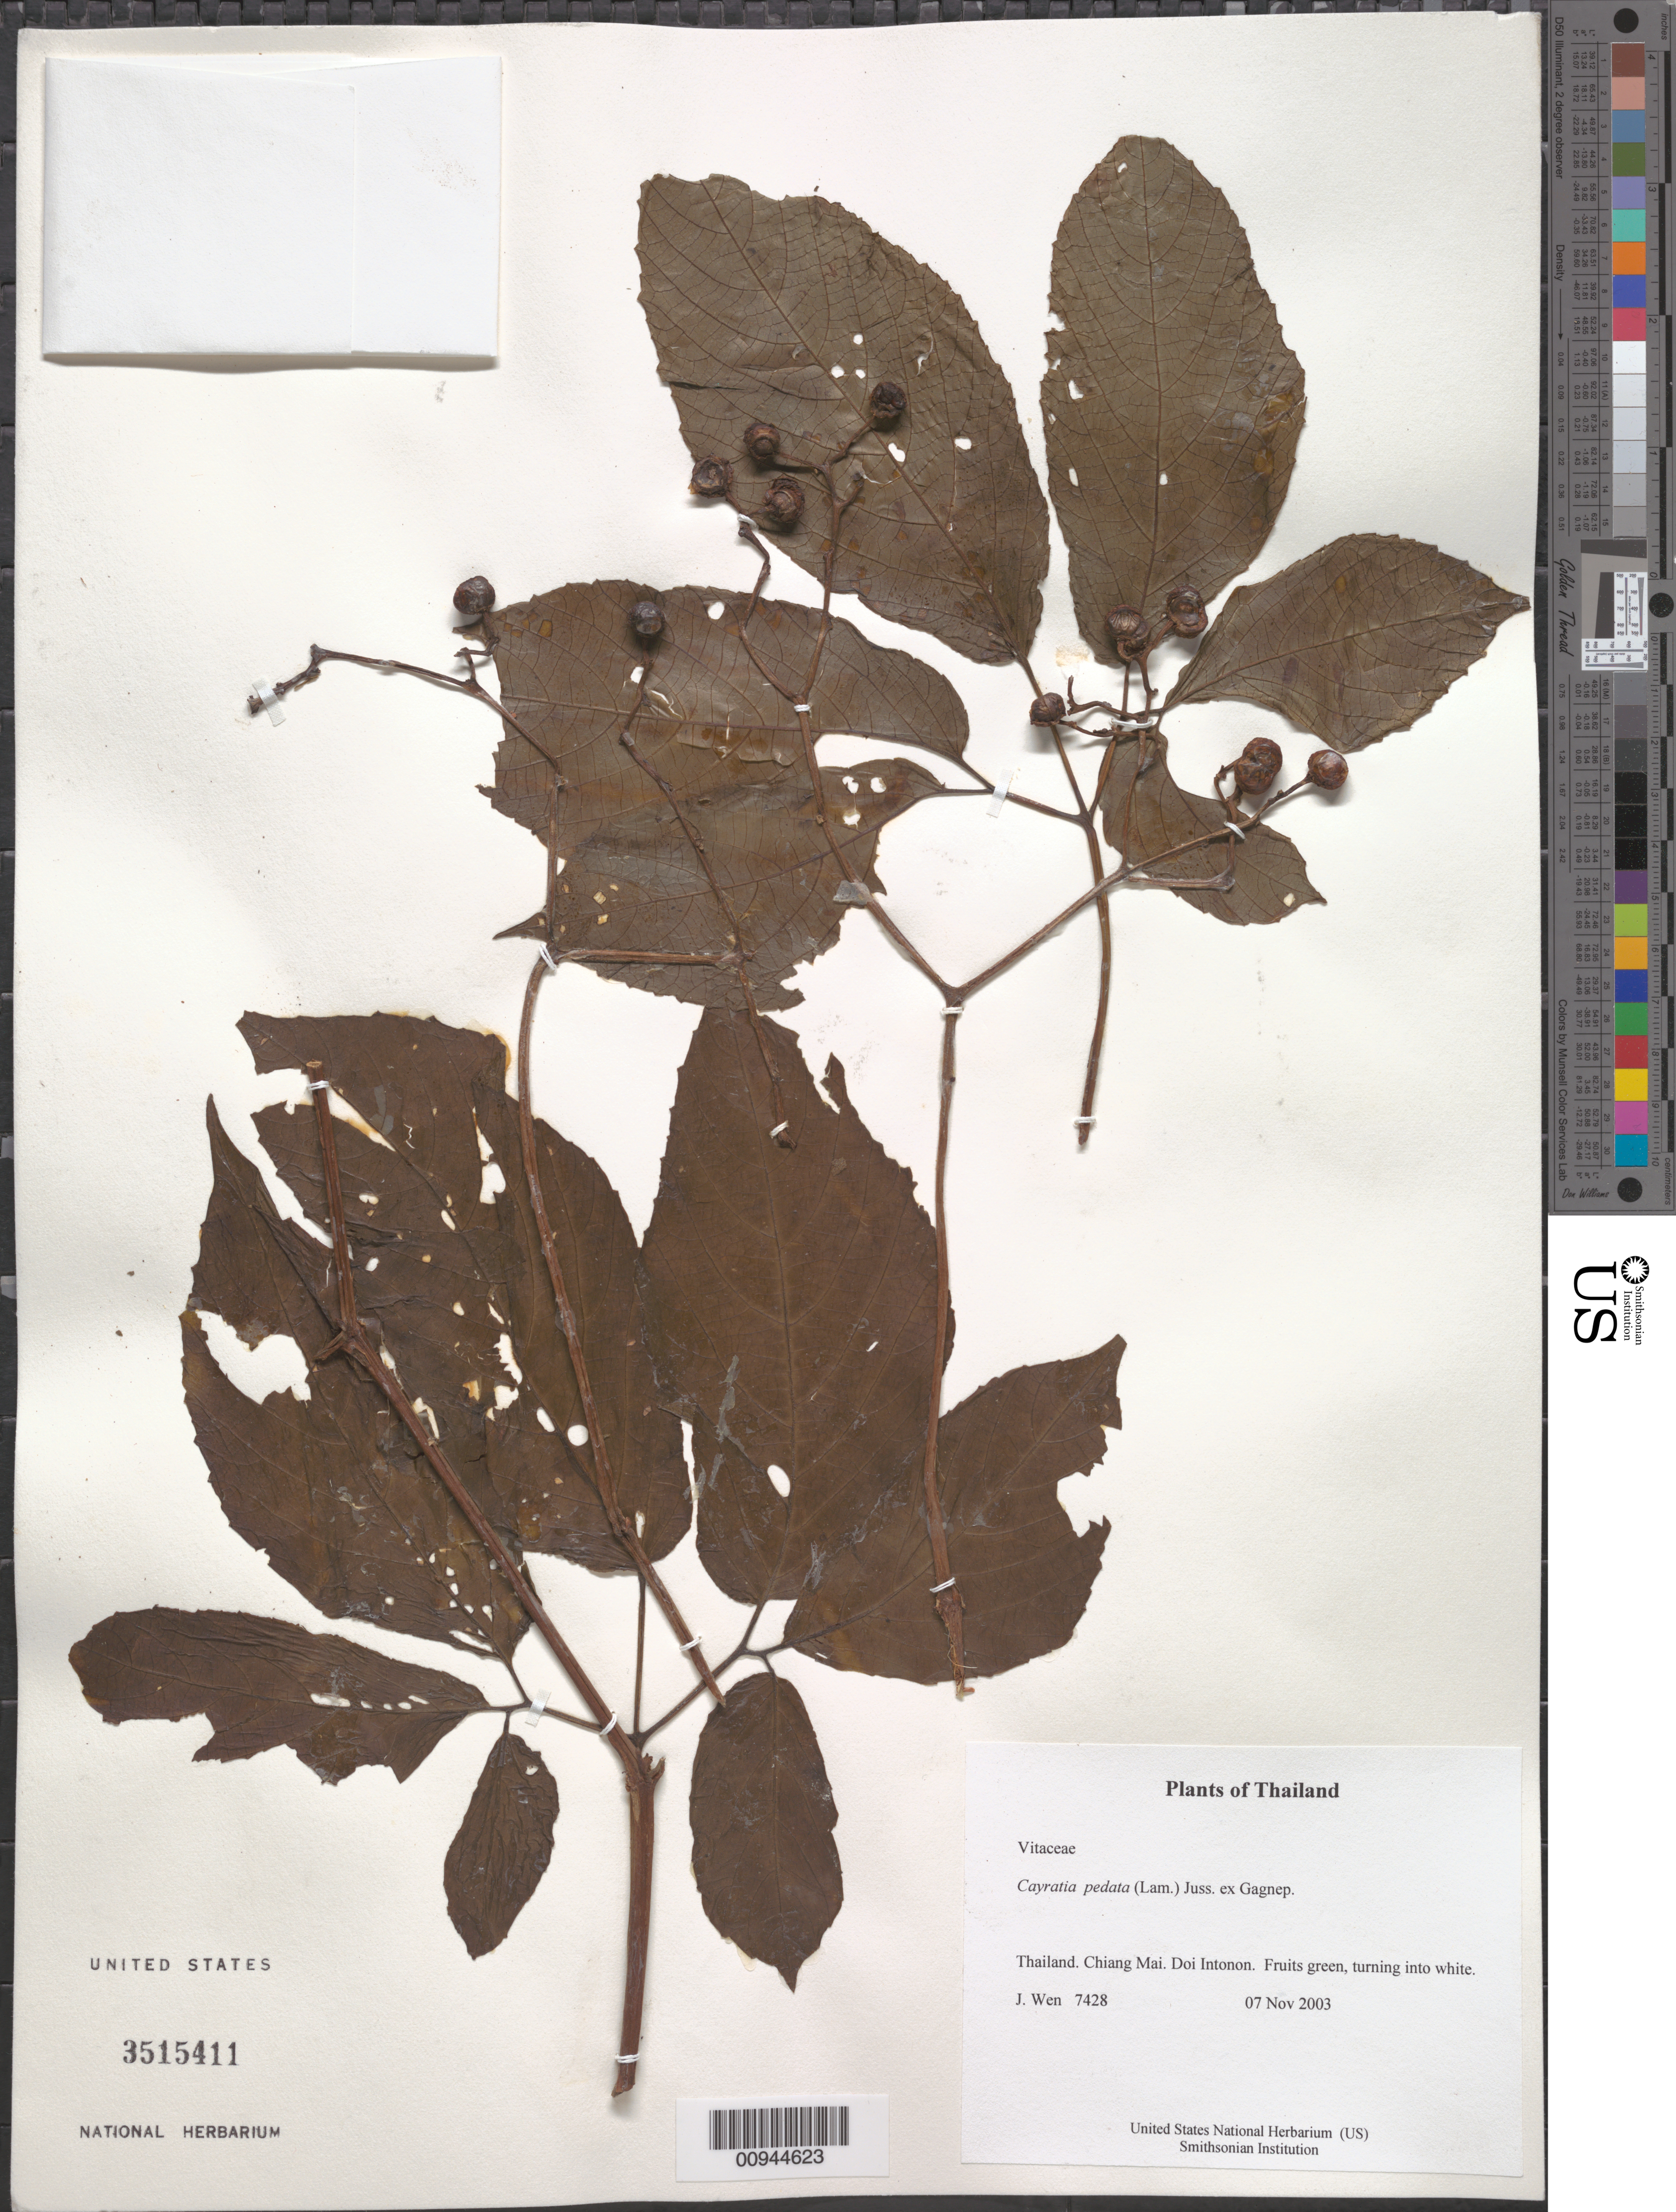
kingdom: Plantae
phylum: Tracheophyta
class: Magnoliopsida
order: Vitales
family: Vitaceae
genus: Cayratia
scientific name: Cayratia pedata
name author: (Lour.) Gagnep.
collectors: J. Wen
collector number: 7428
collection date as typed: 07 Nov 2003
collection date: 2003-11-07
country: Thailand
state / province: Chiang Mai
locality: Doi Intonon.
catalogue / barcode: US 3515411